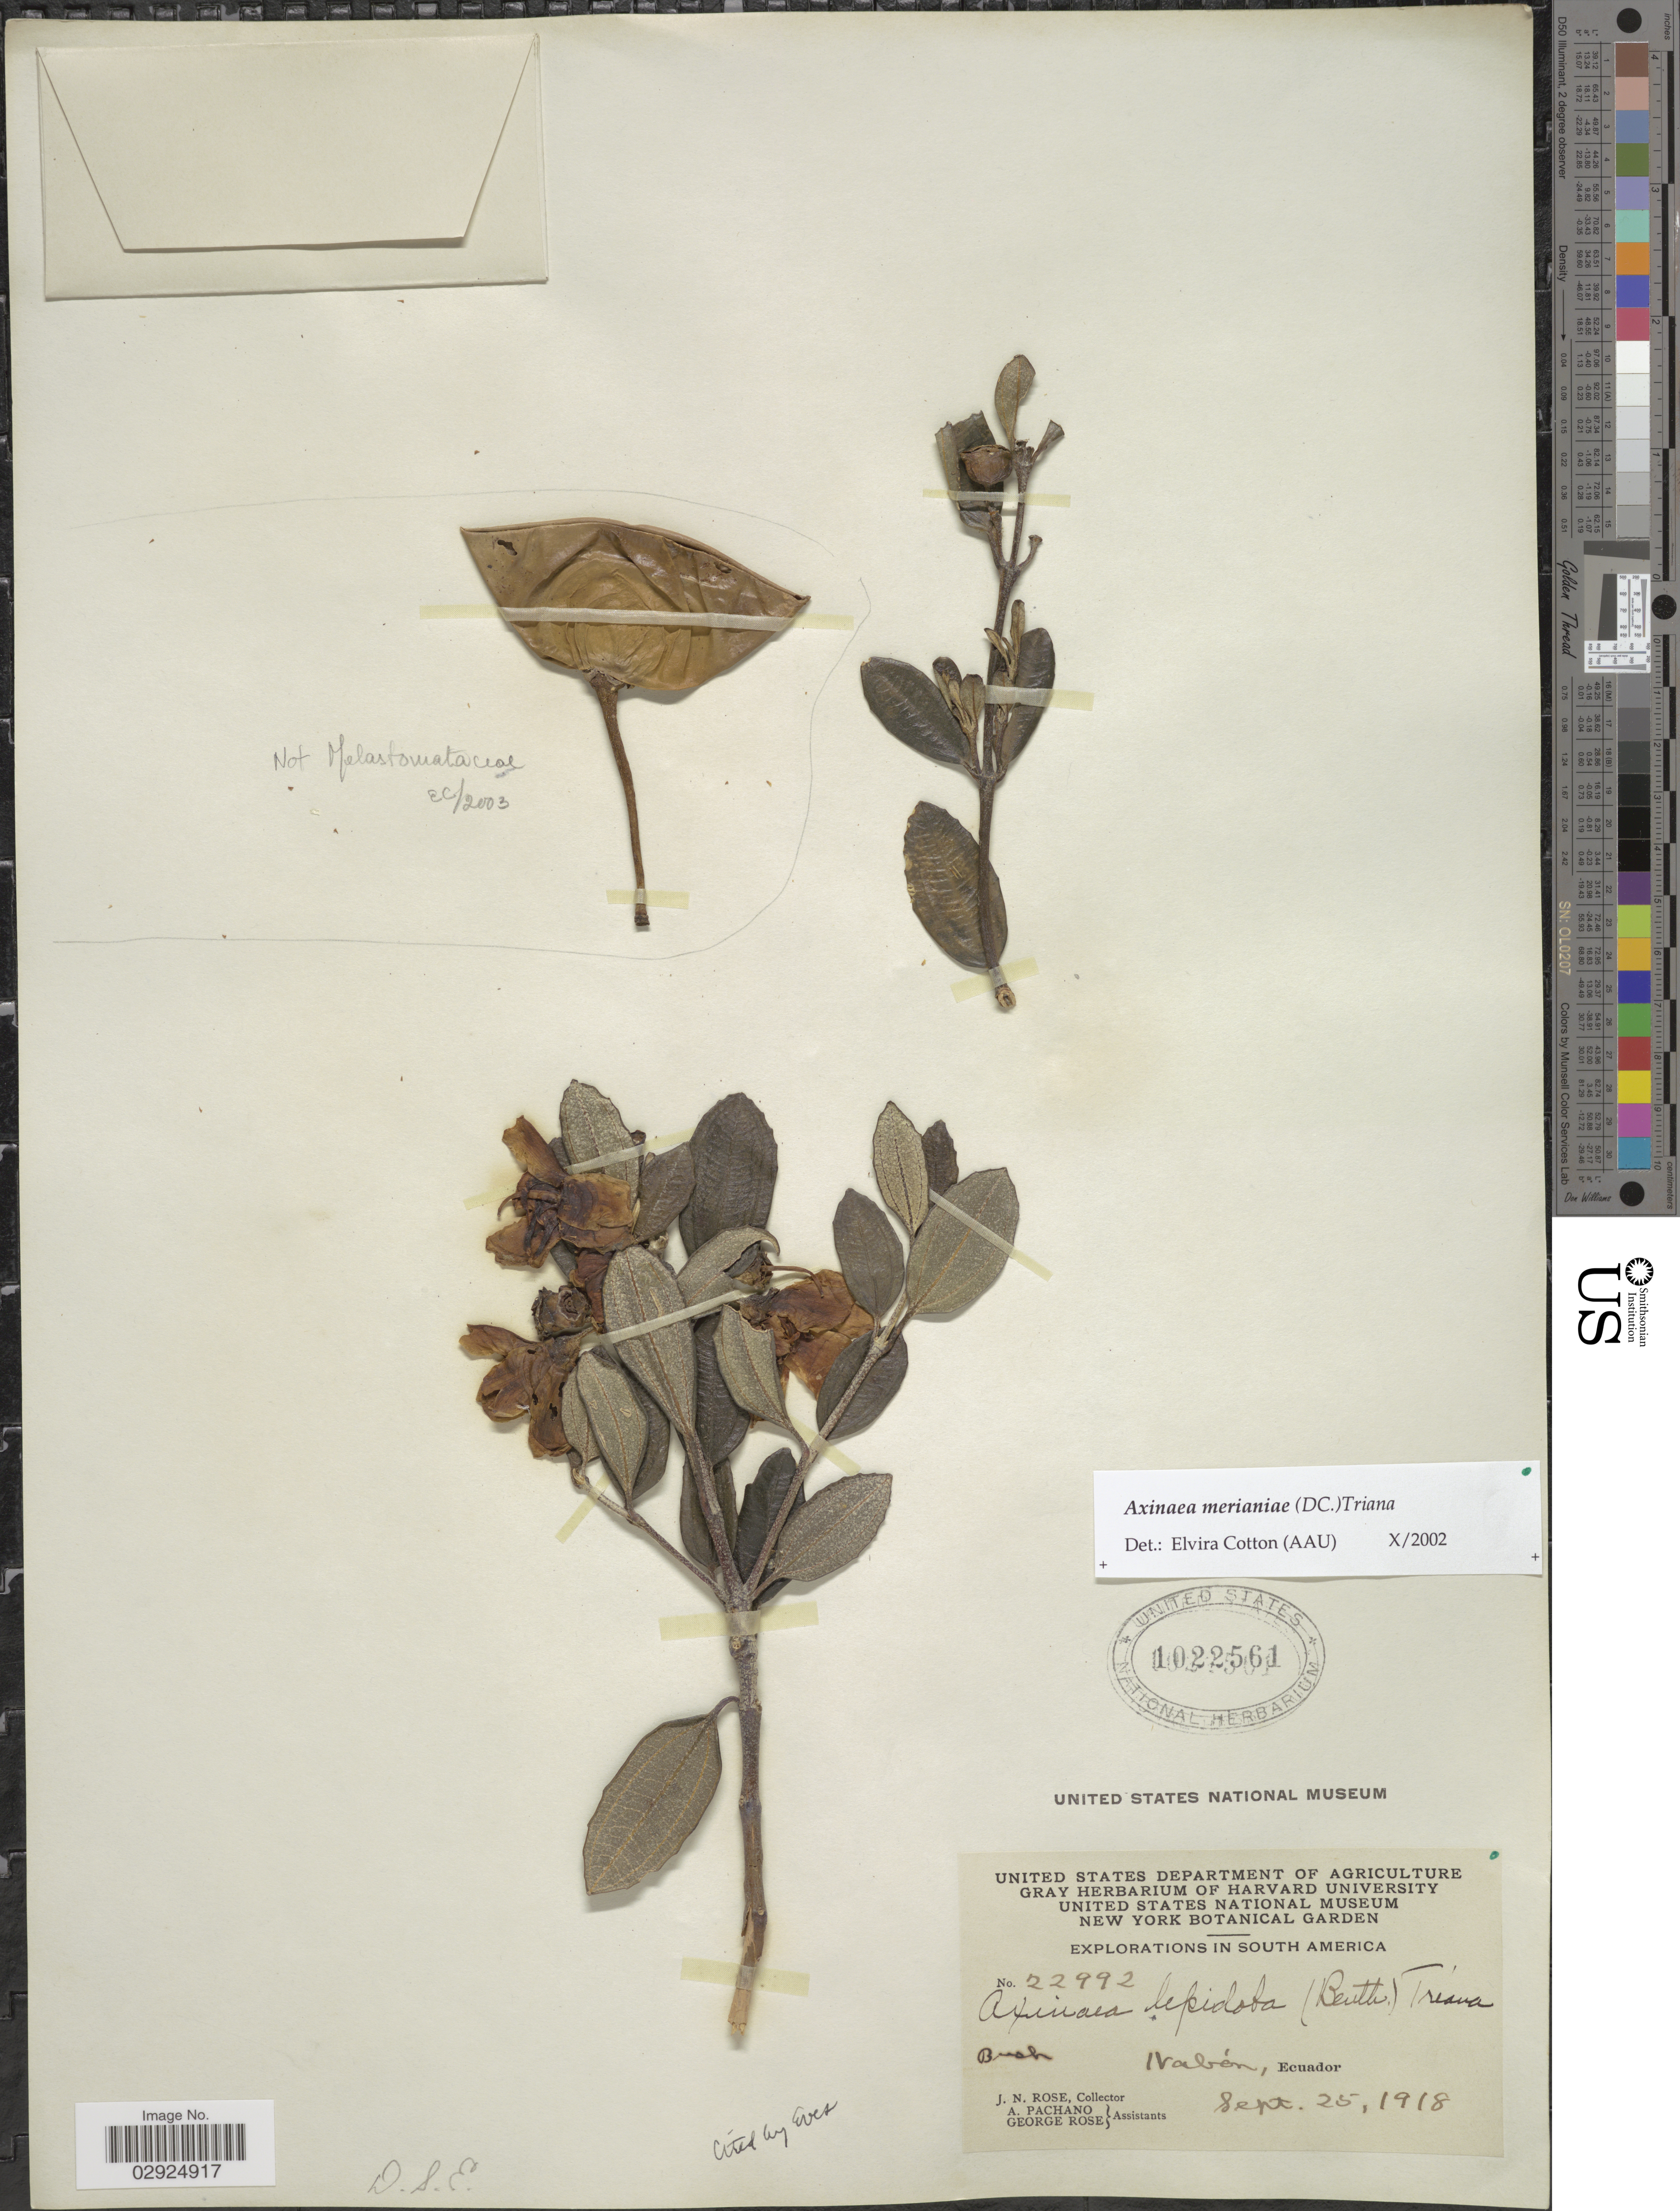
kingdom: Plantae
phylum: Tracheophyta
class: Magnoliopsida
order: Myrtales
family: Melastomataceae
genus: Axinaea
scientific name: Axinaea merianiae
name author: (DC.) Triana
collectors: J. N. Rose, A. Pachano & G. Rose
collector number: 22992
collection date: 1918-09-25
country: Ecuador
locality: Nabón.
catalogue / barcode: US 1022561